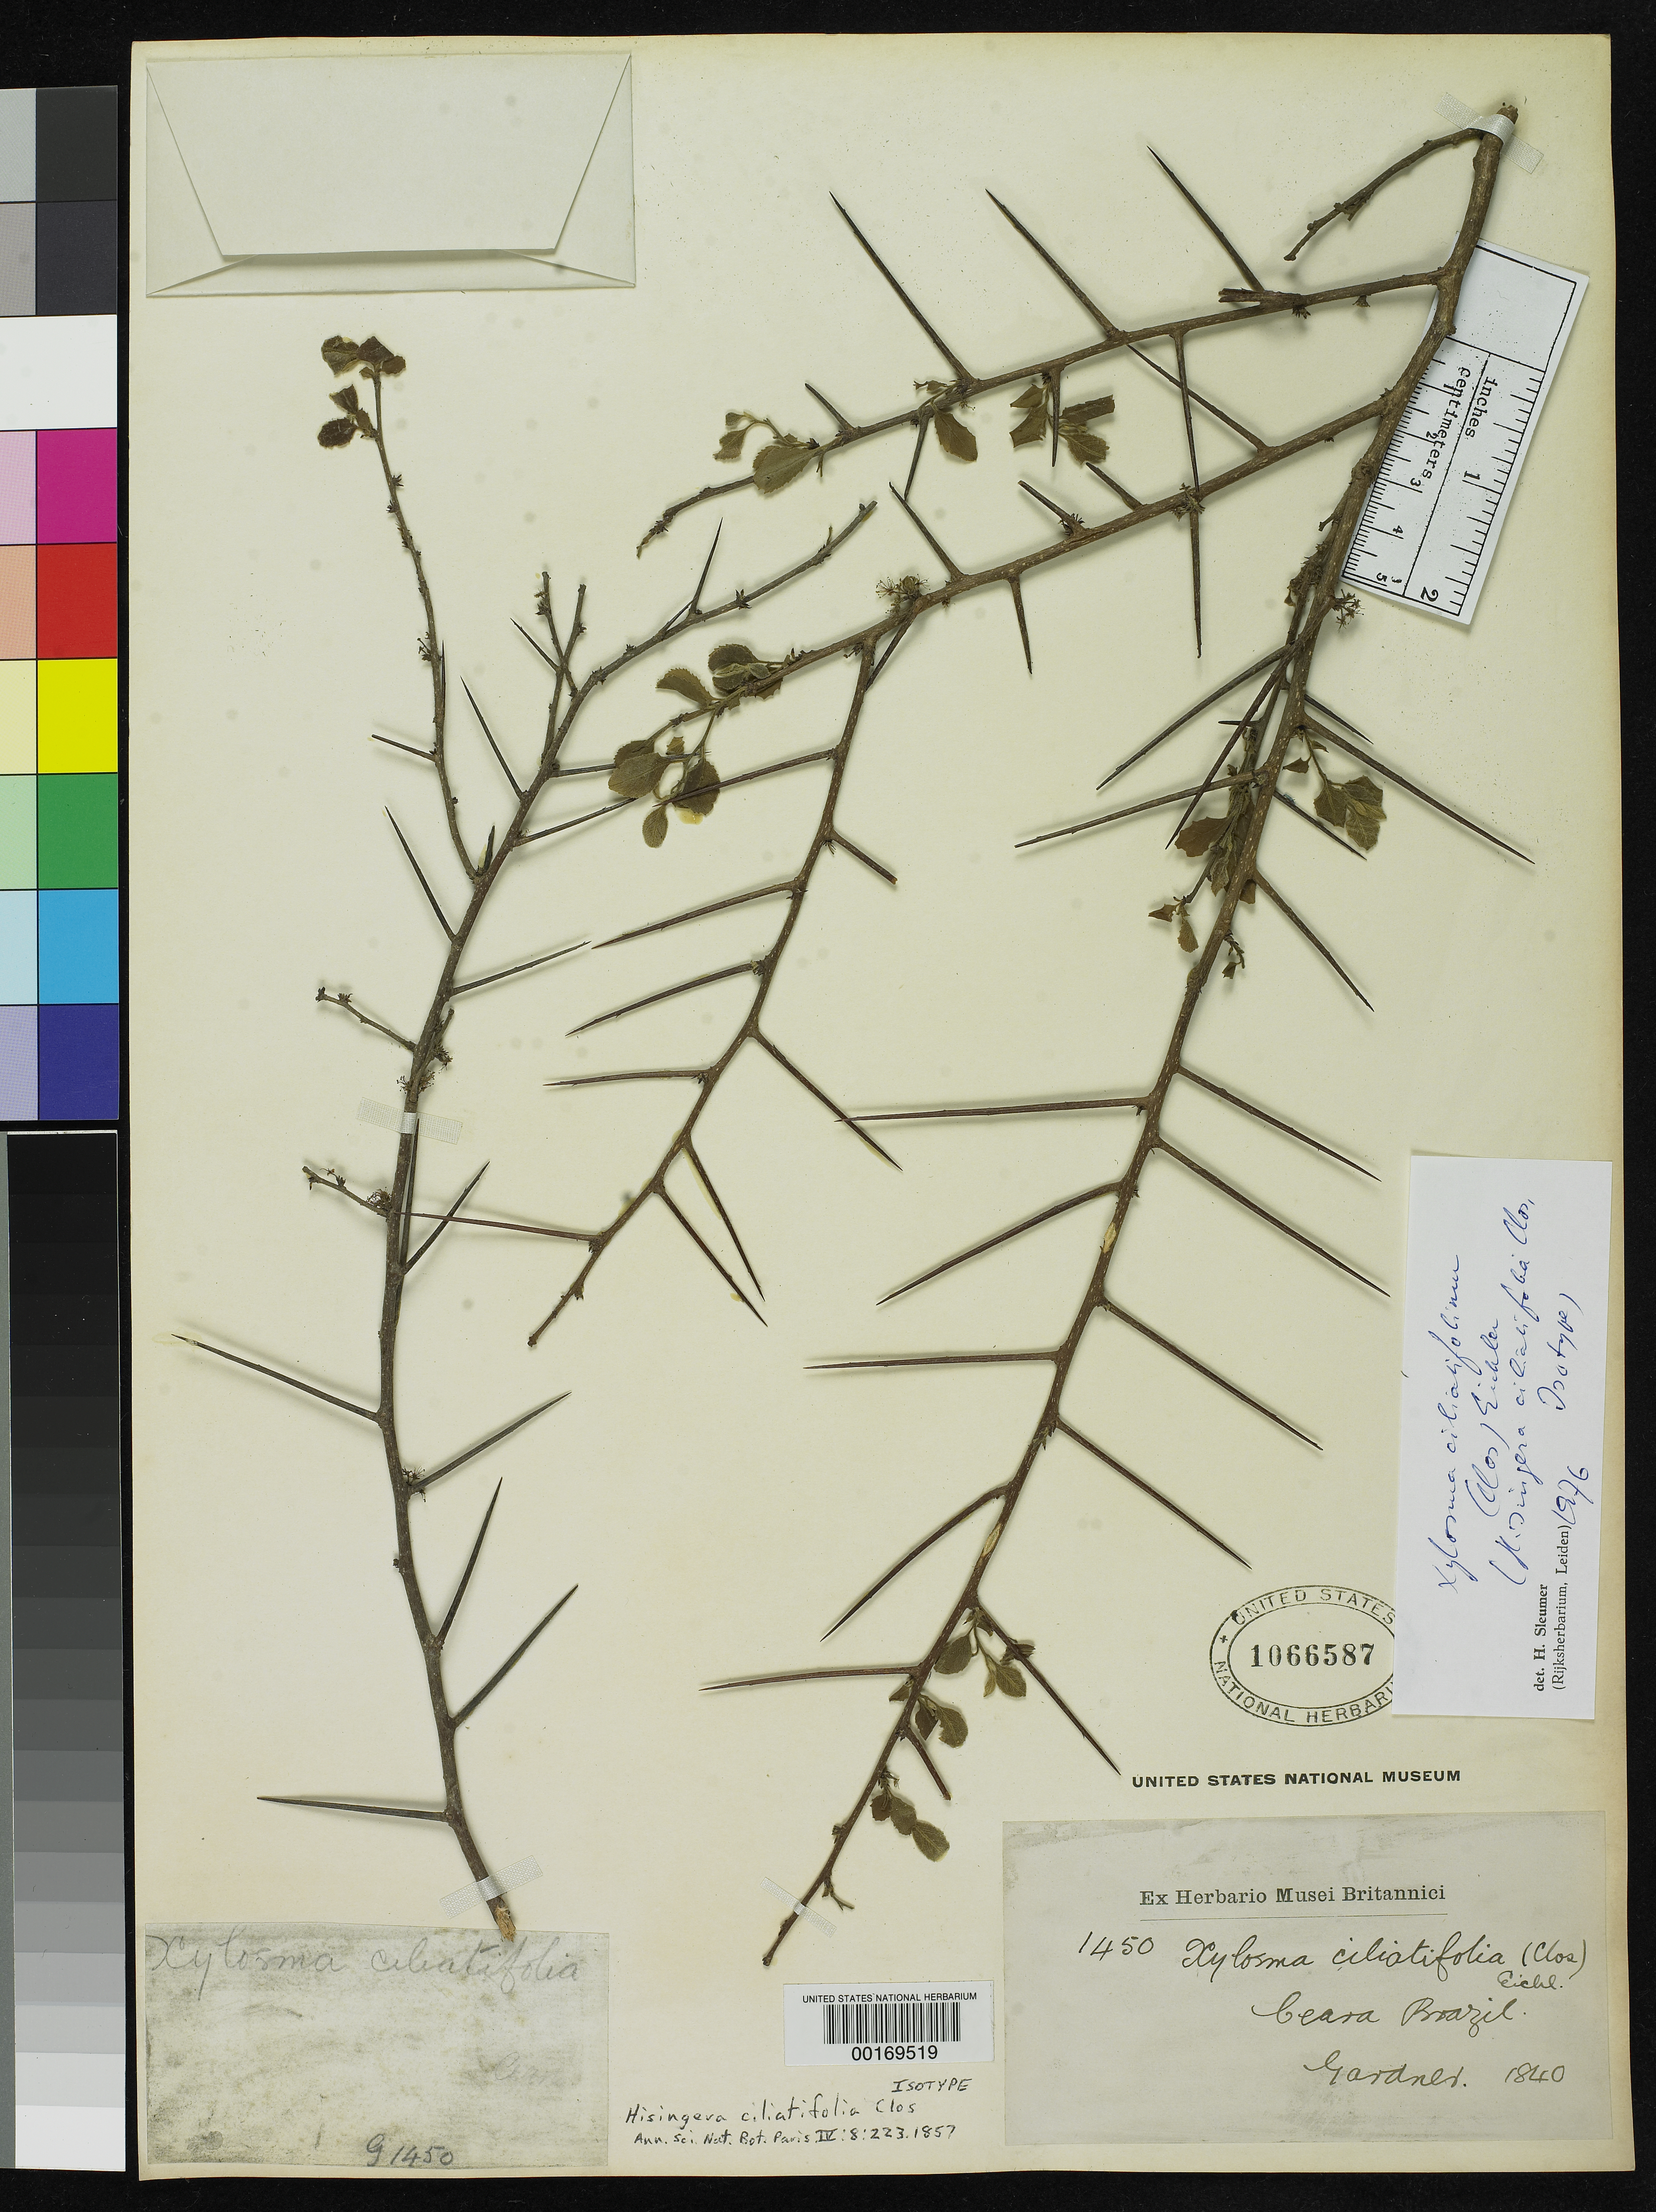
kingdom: Plantae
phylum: Tracheophyta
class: Magnoliopsida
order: Malpighiales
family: Salicaceae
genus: Hisingera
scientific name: Hisingera ciliatifolia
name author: Clos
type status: Isotype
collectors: G. Gardner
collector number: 1450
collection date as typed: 1840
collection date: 1840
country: Brazil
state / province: Ceará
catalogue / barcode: US 1066587